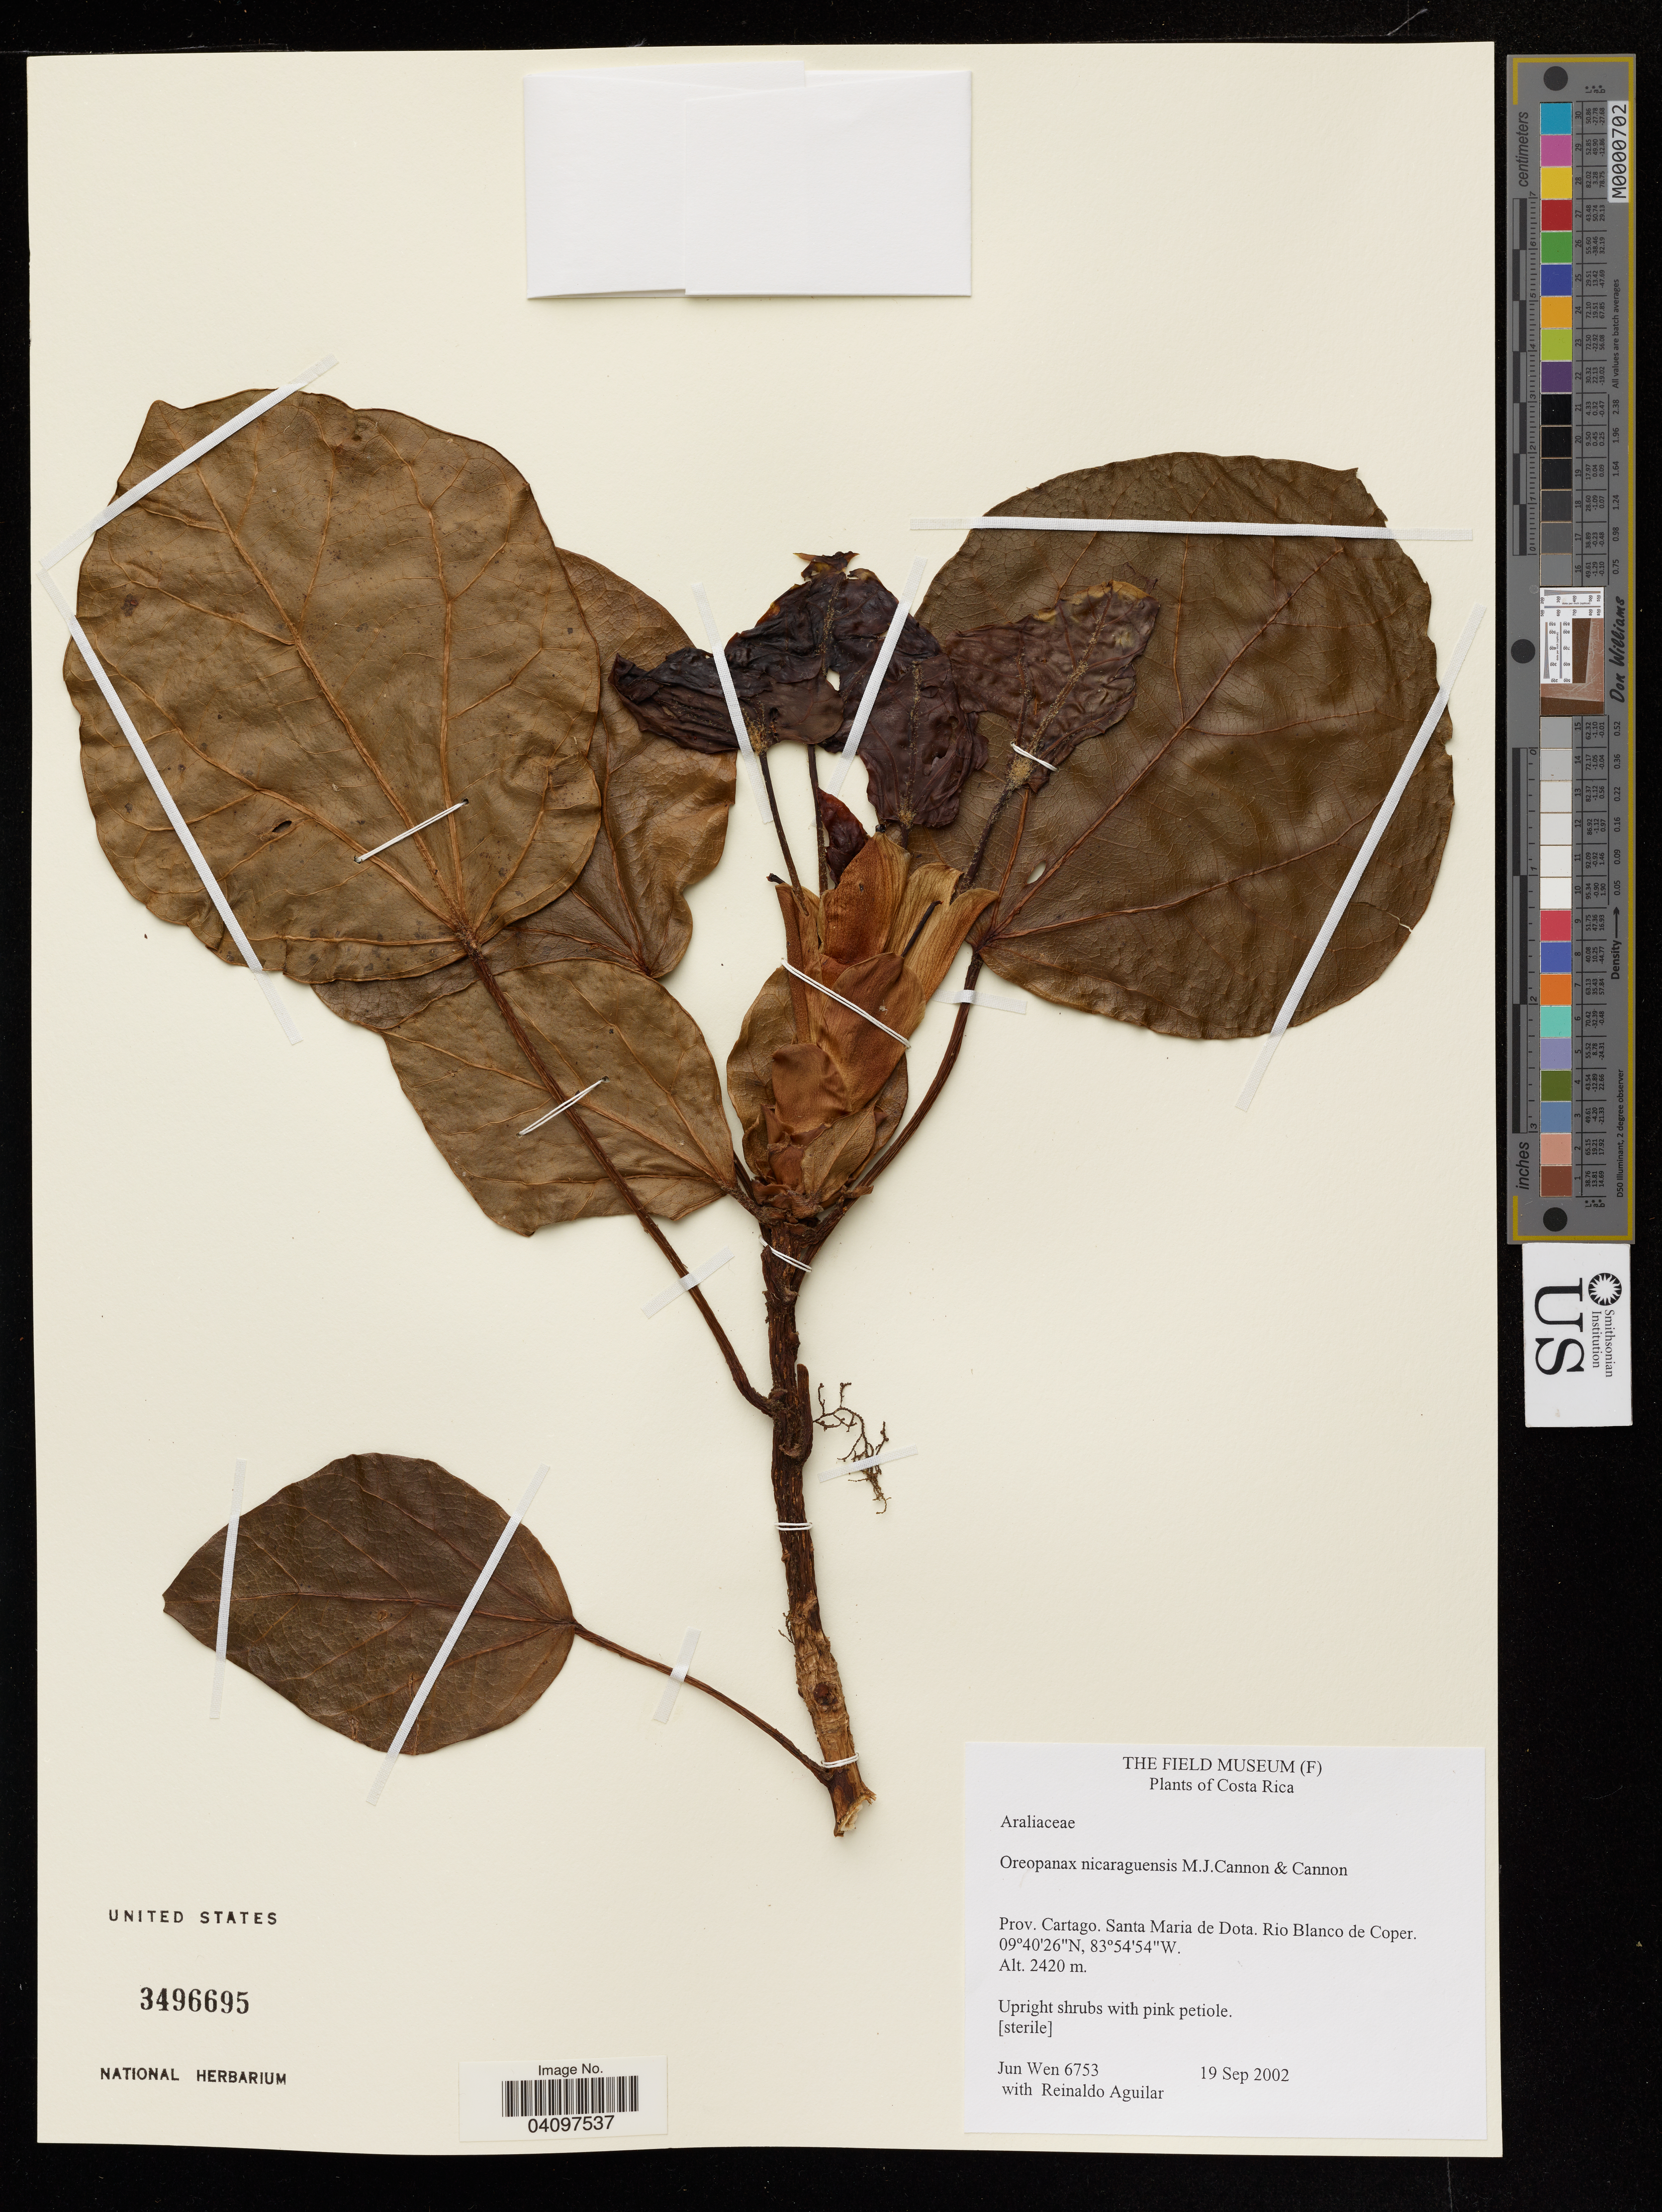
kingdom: Plantae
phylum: Tracheophyta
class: Magnoliopsida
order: Apiales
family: Araliaceae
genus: Oreopanax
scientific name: Oreopanax nicaraguensis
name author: M.J. Cannon & J. Cannon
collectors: J. Wen & R. Aguilar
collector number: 6753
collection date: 2002-09-19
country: Costa Rica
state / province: Cartago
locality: Santa Maria de Dota. Rio Blanco de Coper.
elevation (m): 2420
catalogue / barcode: US 3496695